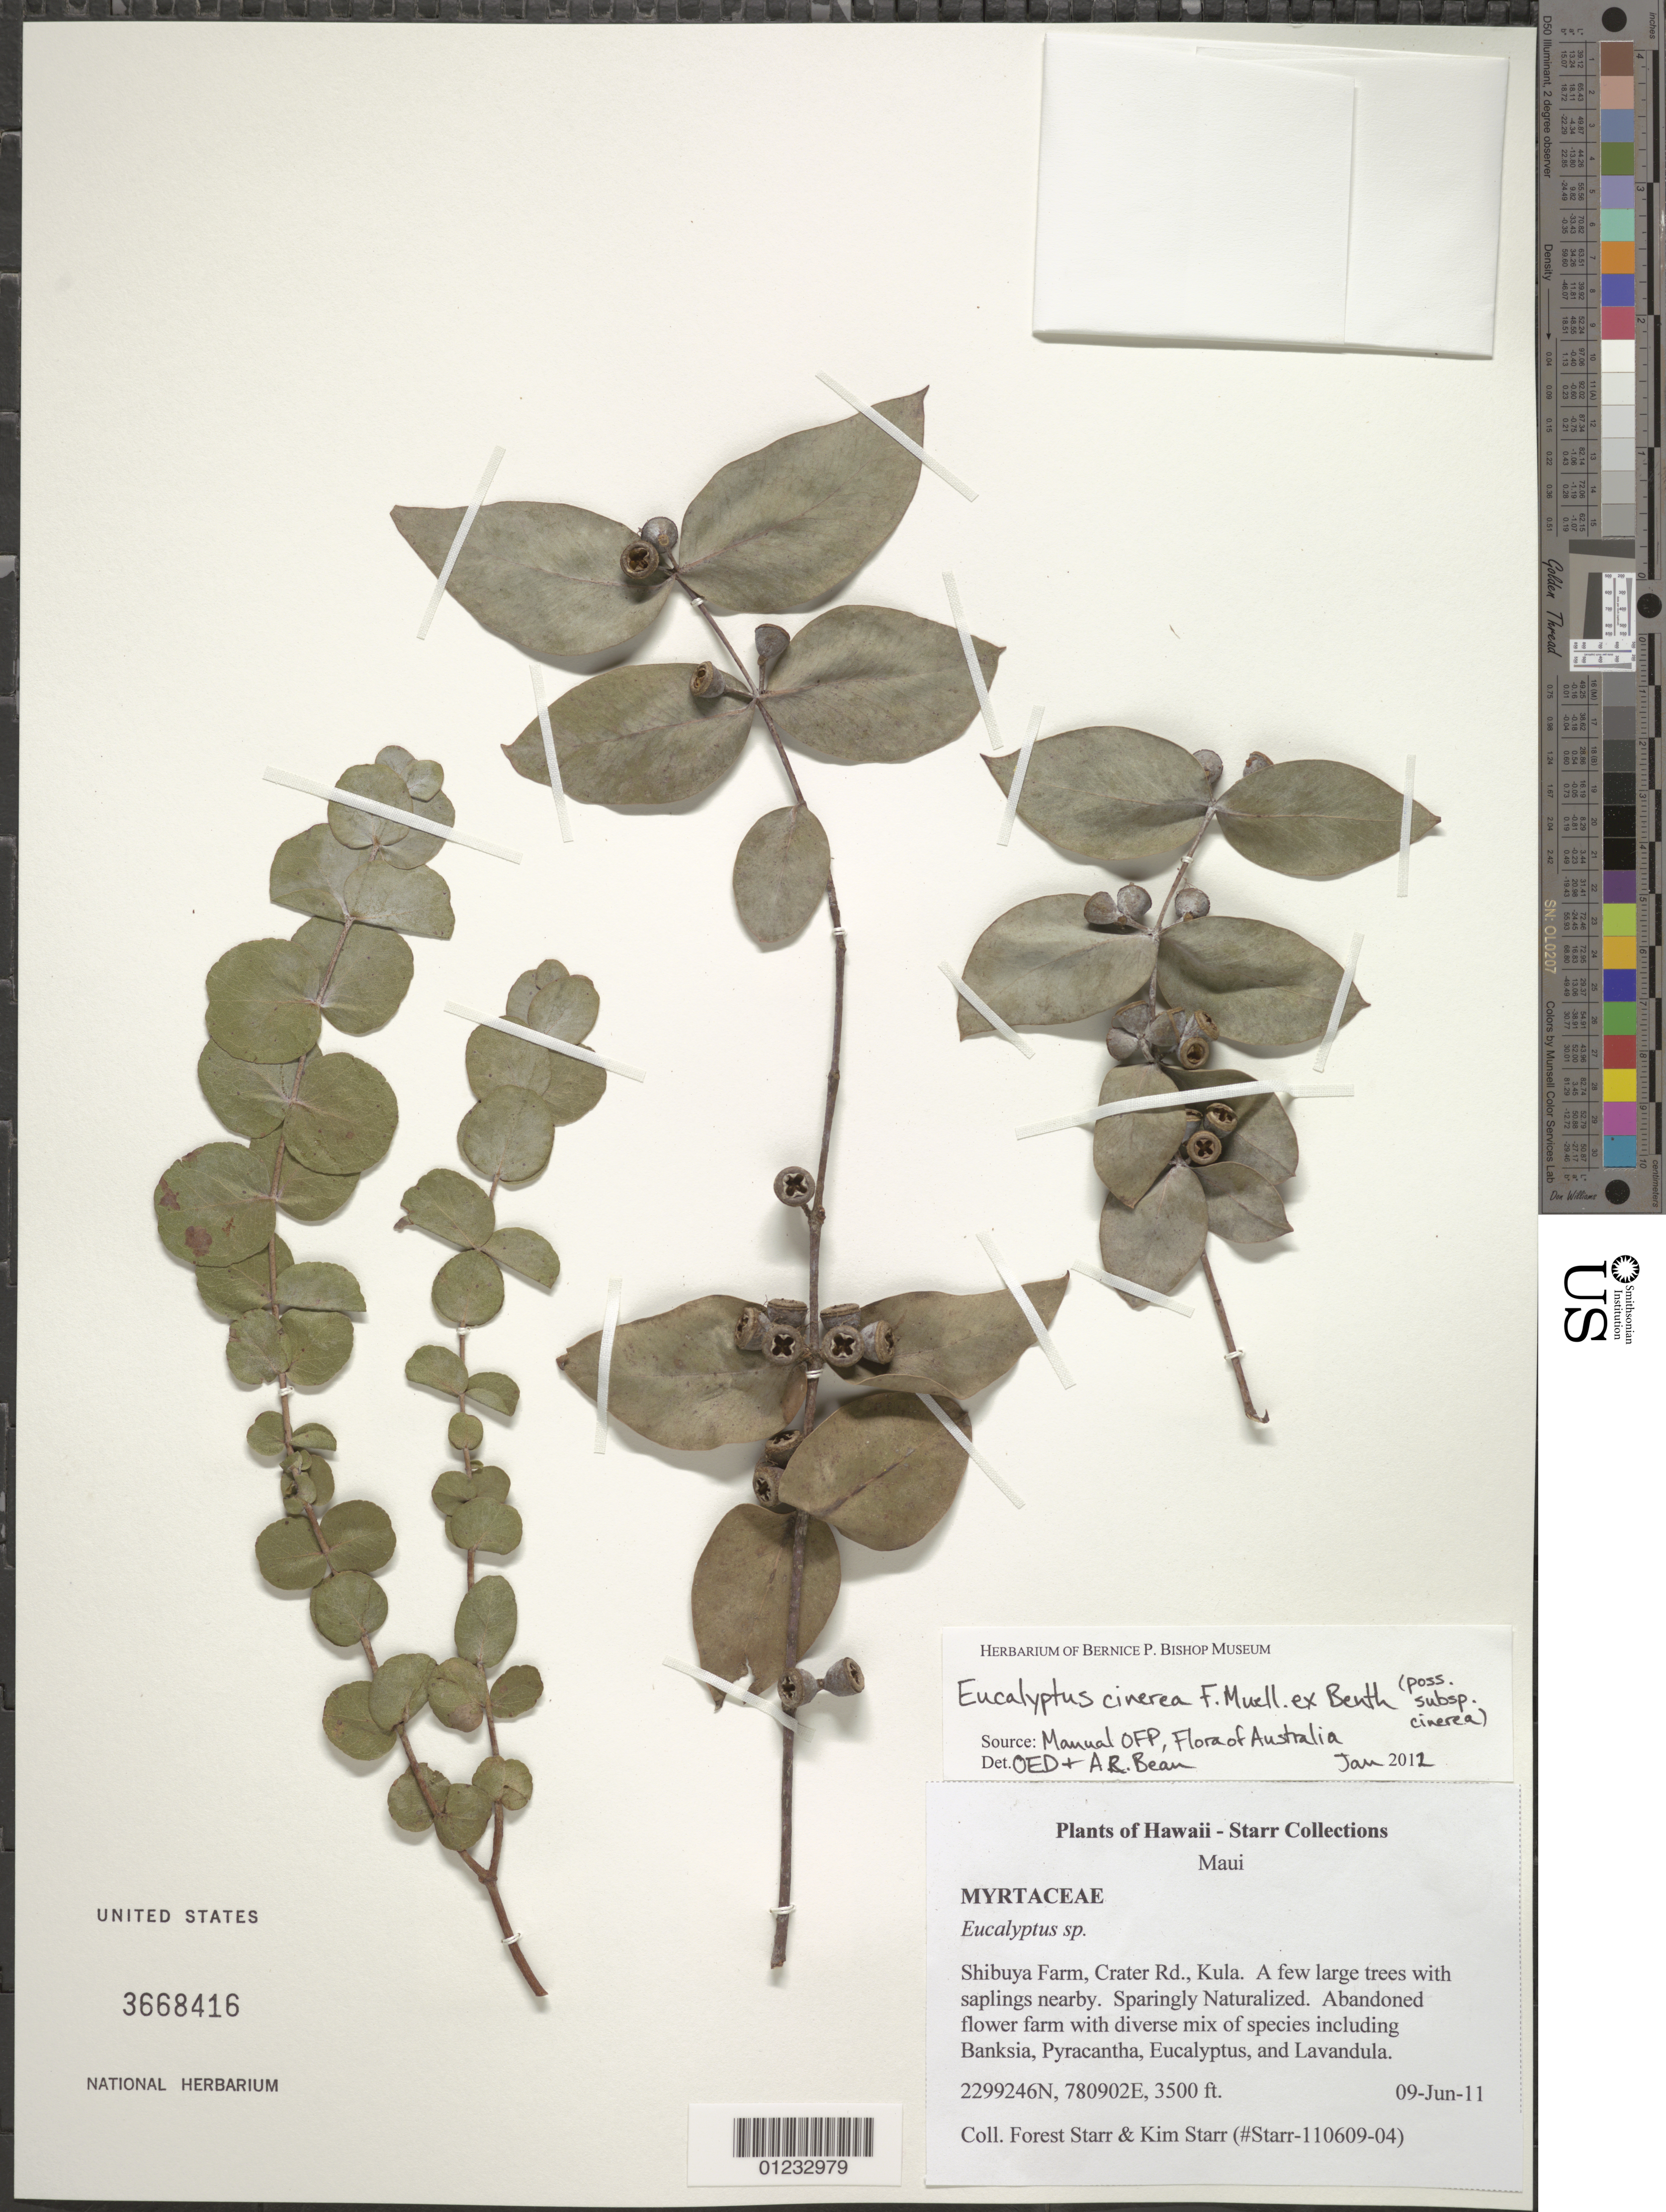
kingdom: Plantae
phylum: Tracheophyta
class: Magnoliopsida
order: Myrtales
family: Myrtaceae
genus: Eucalyptus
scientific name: Eucalyptus cinerea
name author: F. Muell. ex Benth.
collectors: F. Starr & K. Starr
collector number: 110609-04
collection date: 2011-06-09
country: United States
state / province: Hawaii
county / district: Maui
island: Maui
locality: Shibuya Farm, Crater Rd., Kula.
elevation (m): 1067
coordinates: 2299246 N, 780902 E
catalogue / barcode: US 3668416